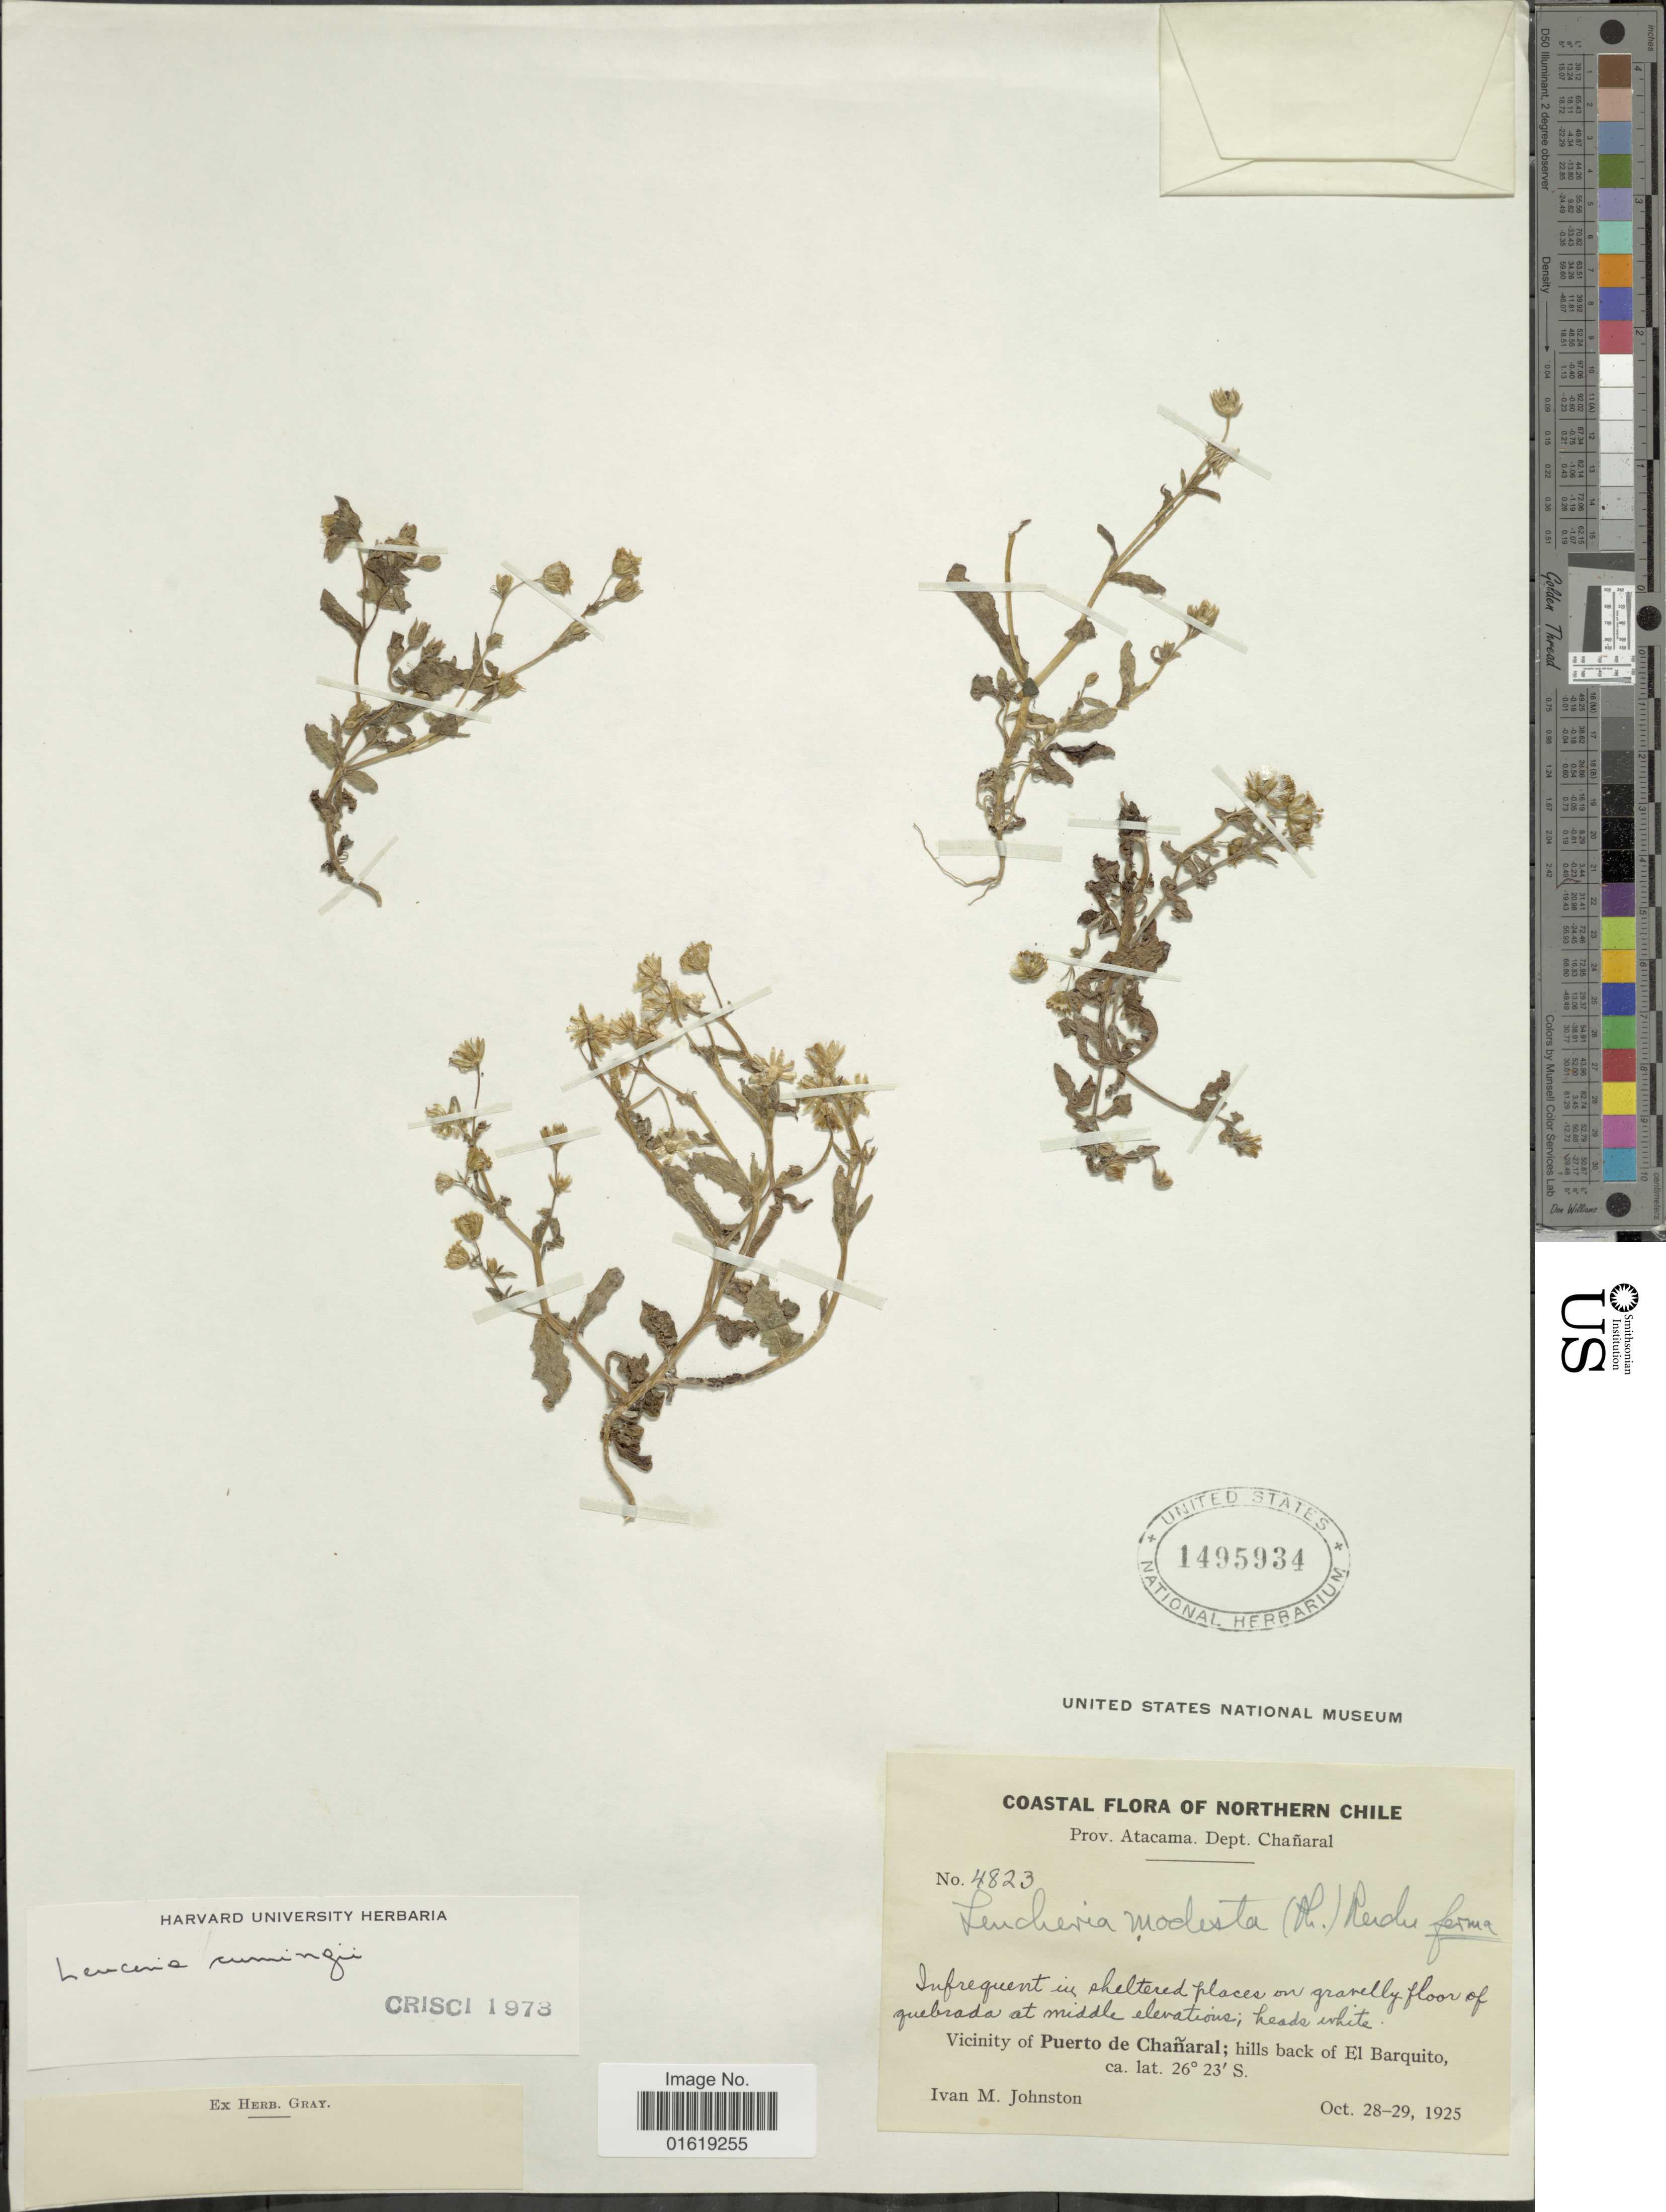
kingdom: Plantae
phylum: Tracheophyta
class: Magnoliopsida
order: Asterales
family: Asteraceae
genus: Leucheria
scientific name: Leucheria cumingii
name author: Hook. & Arn.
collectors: I.M. Johnston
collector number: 4823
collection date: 1925-10-28/1925-10-29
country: Chile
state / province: Atacama (III)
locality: Northern Chile. Prov. Atacama. Dept. Chañaral. Vicinity of Puerto de Chañaral; hills back of El Barquito.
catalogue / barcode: US 1495934